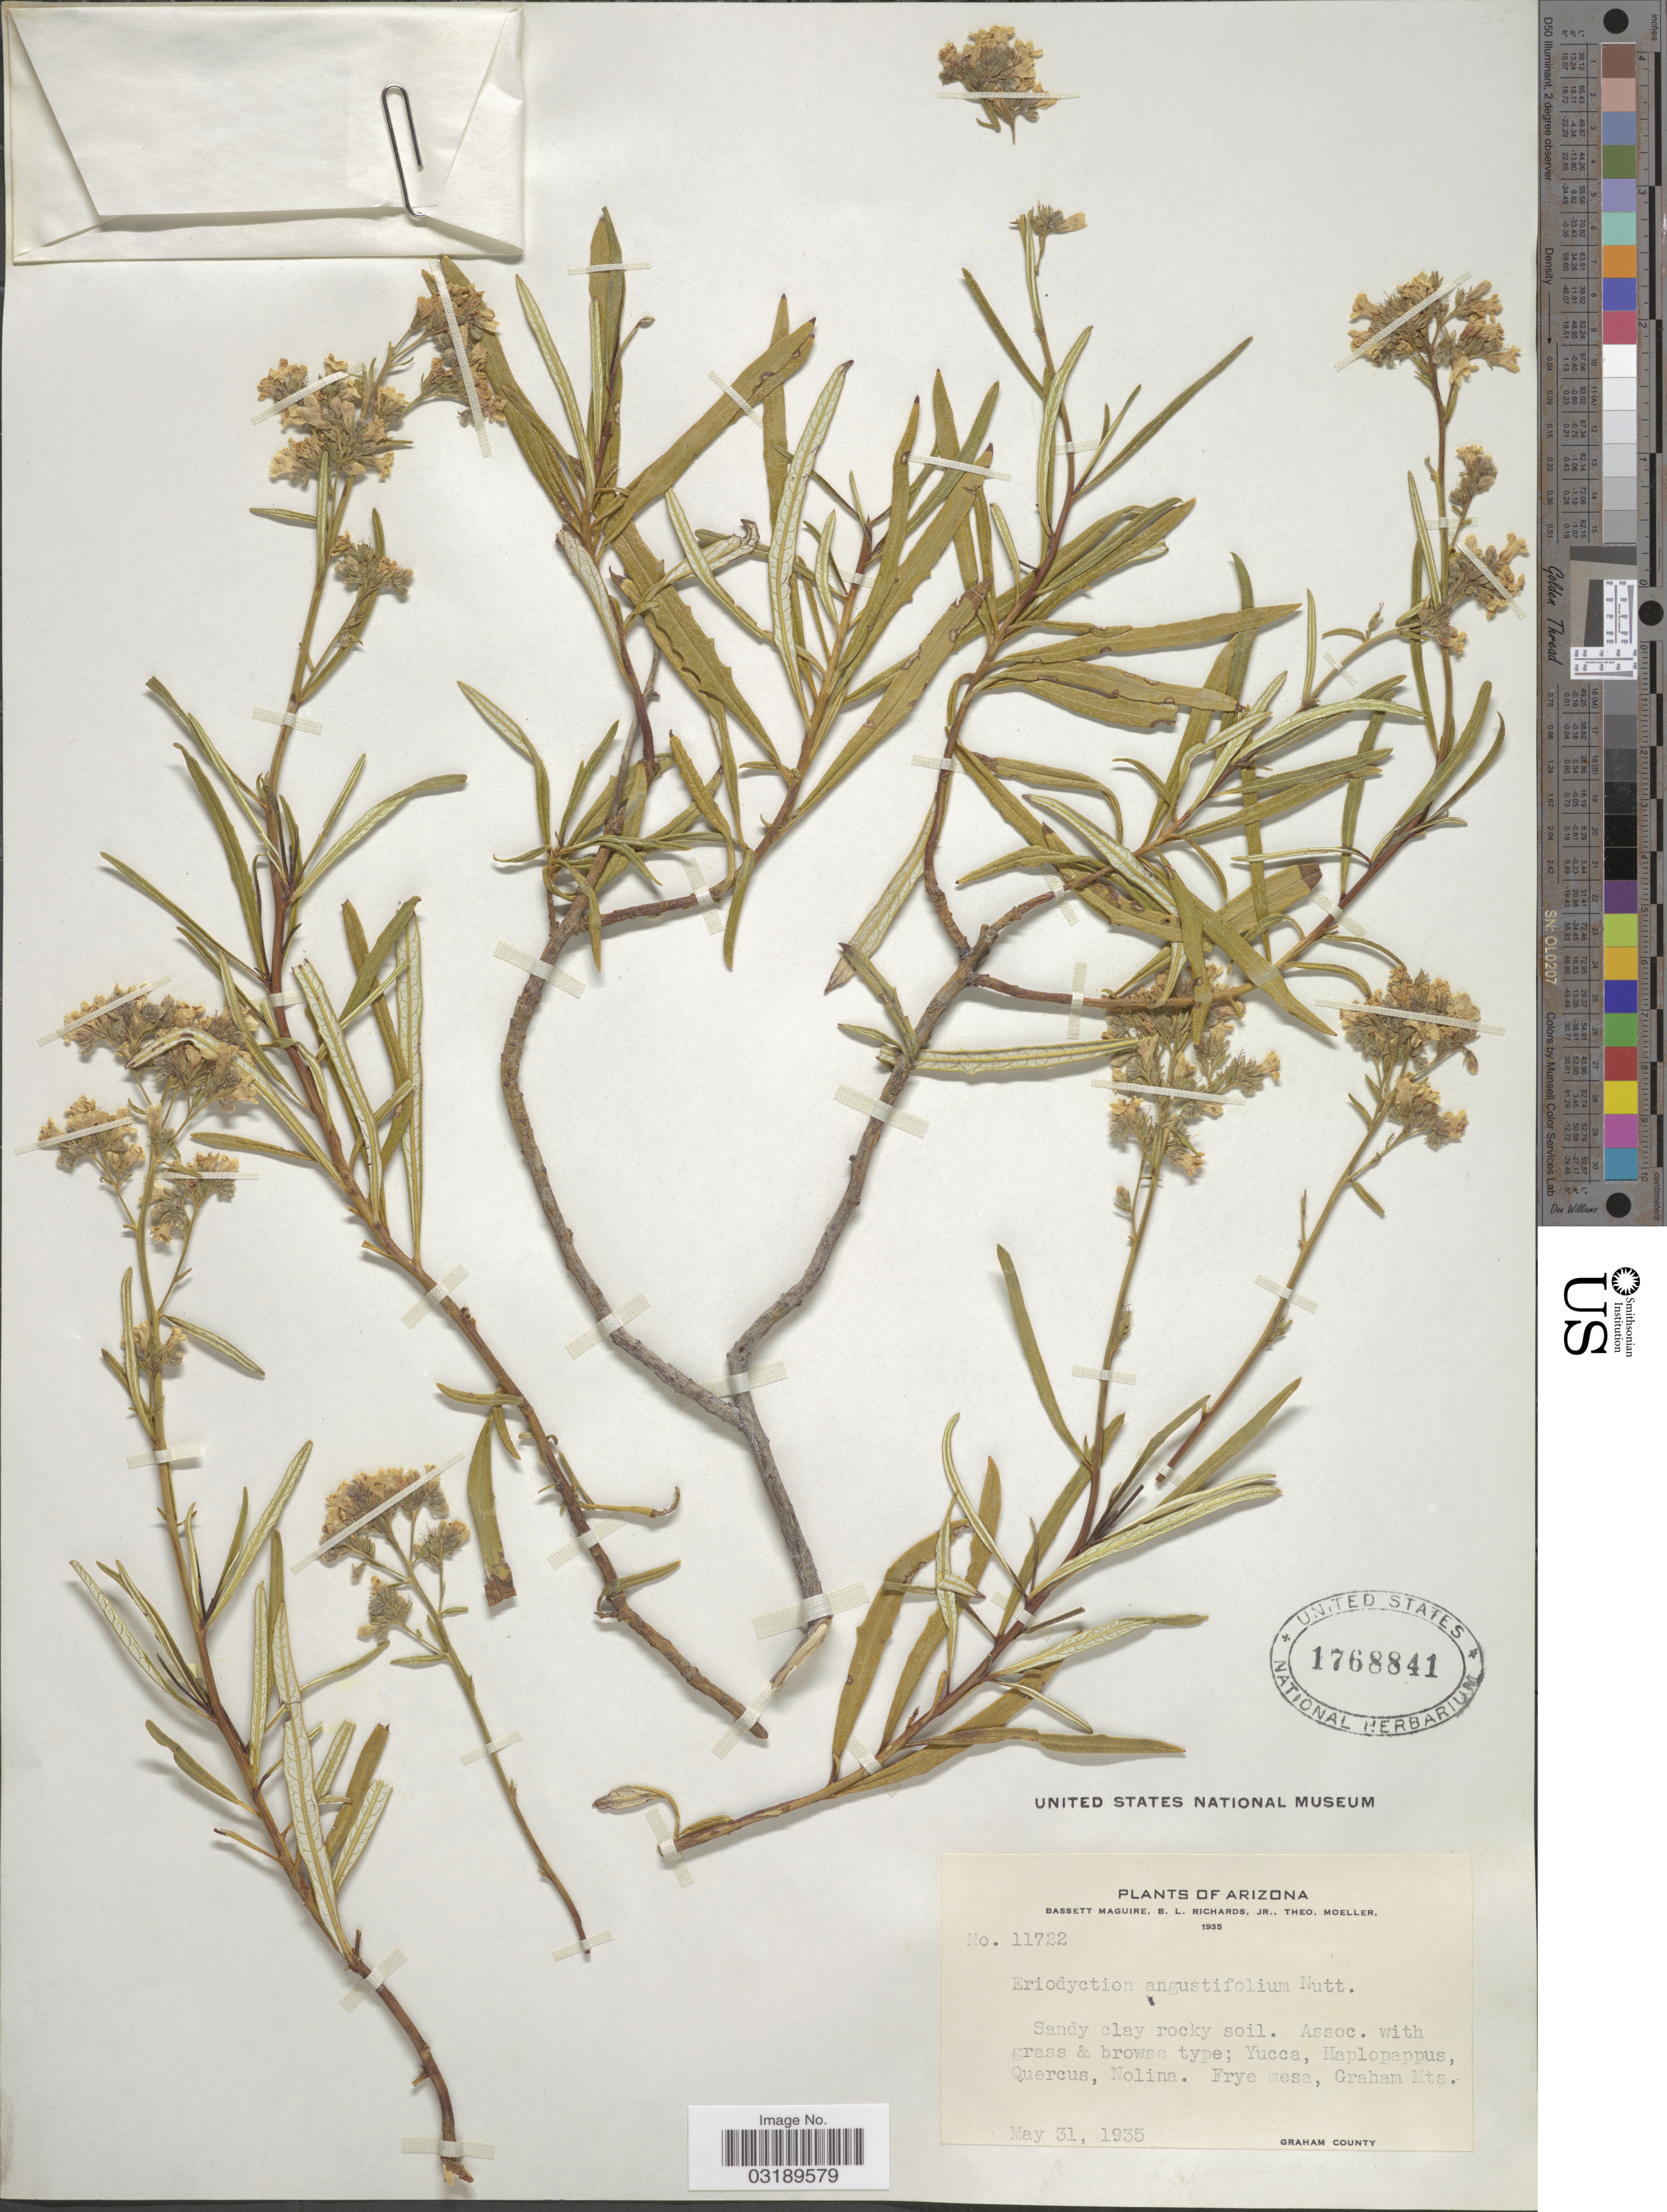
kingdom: Plantae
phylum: Tracheophyta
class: Magnoliopsida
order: Boraginales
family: Namaceae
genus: Eriodictyon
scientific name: Eriodictyon angustifolium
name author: Nutt.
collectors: B. Maguire, B. Richards & T. Moeller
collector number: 11722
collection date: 1935-05-31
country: United States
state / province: Arizona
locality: Frye mesa, Graham Mts. Graham County.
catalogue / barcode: US 1768841